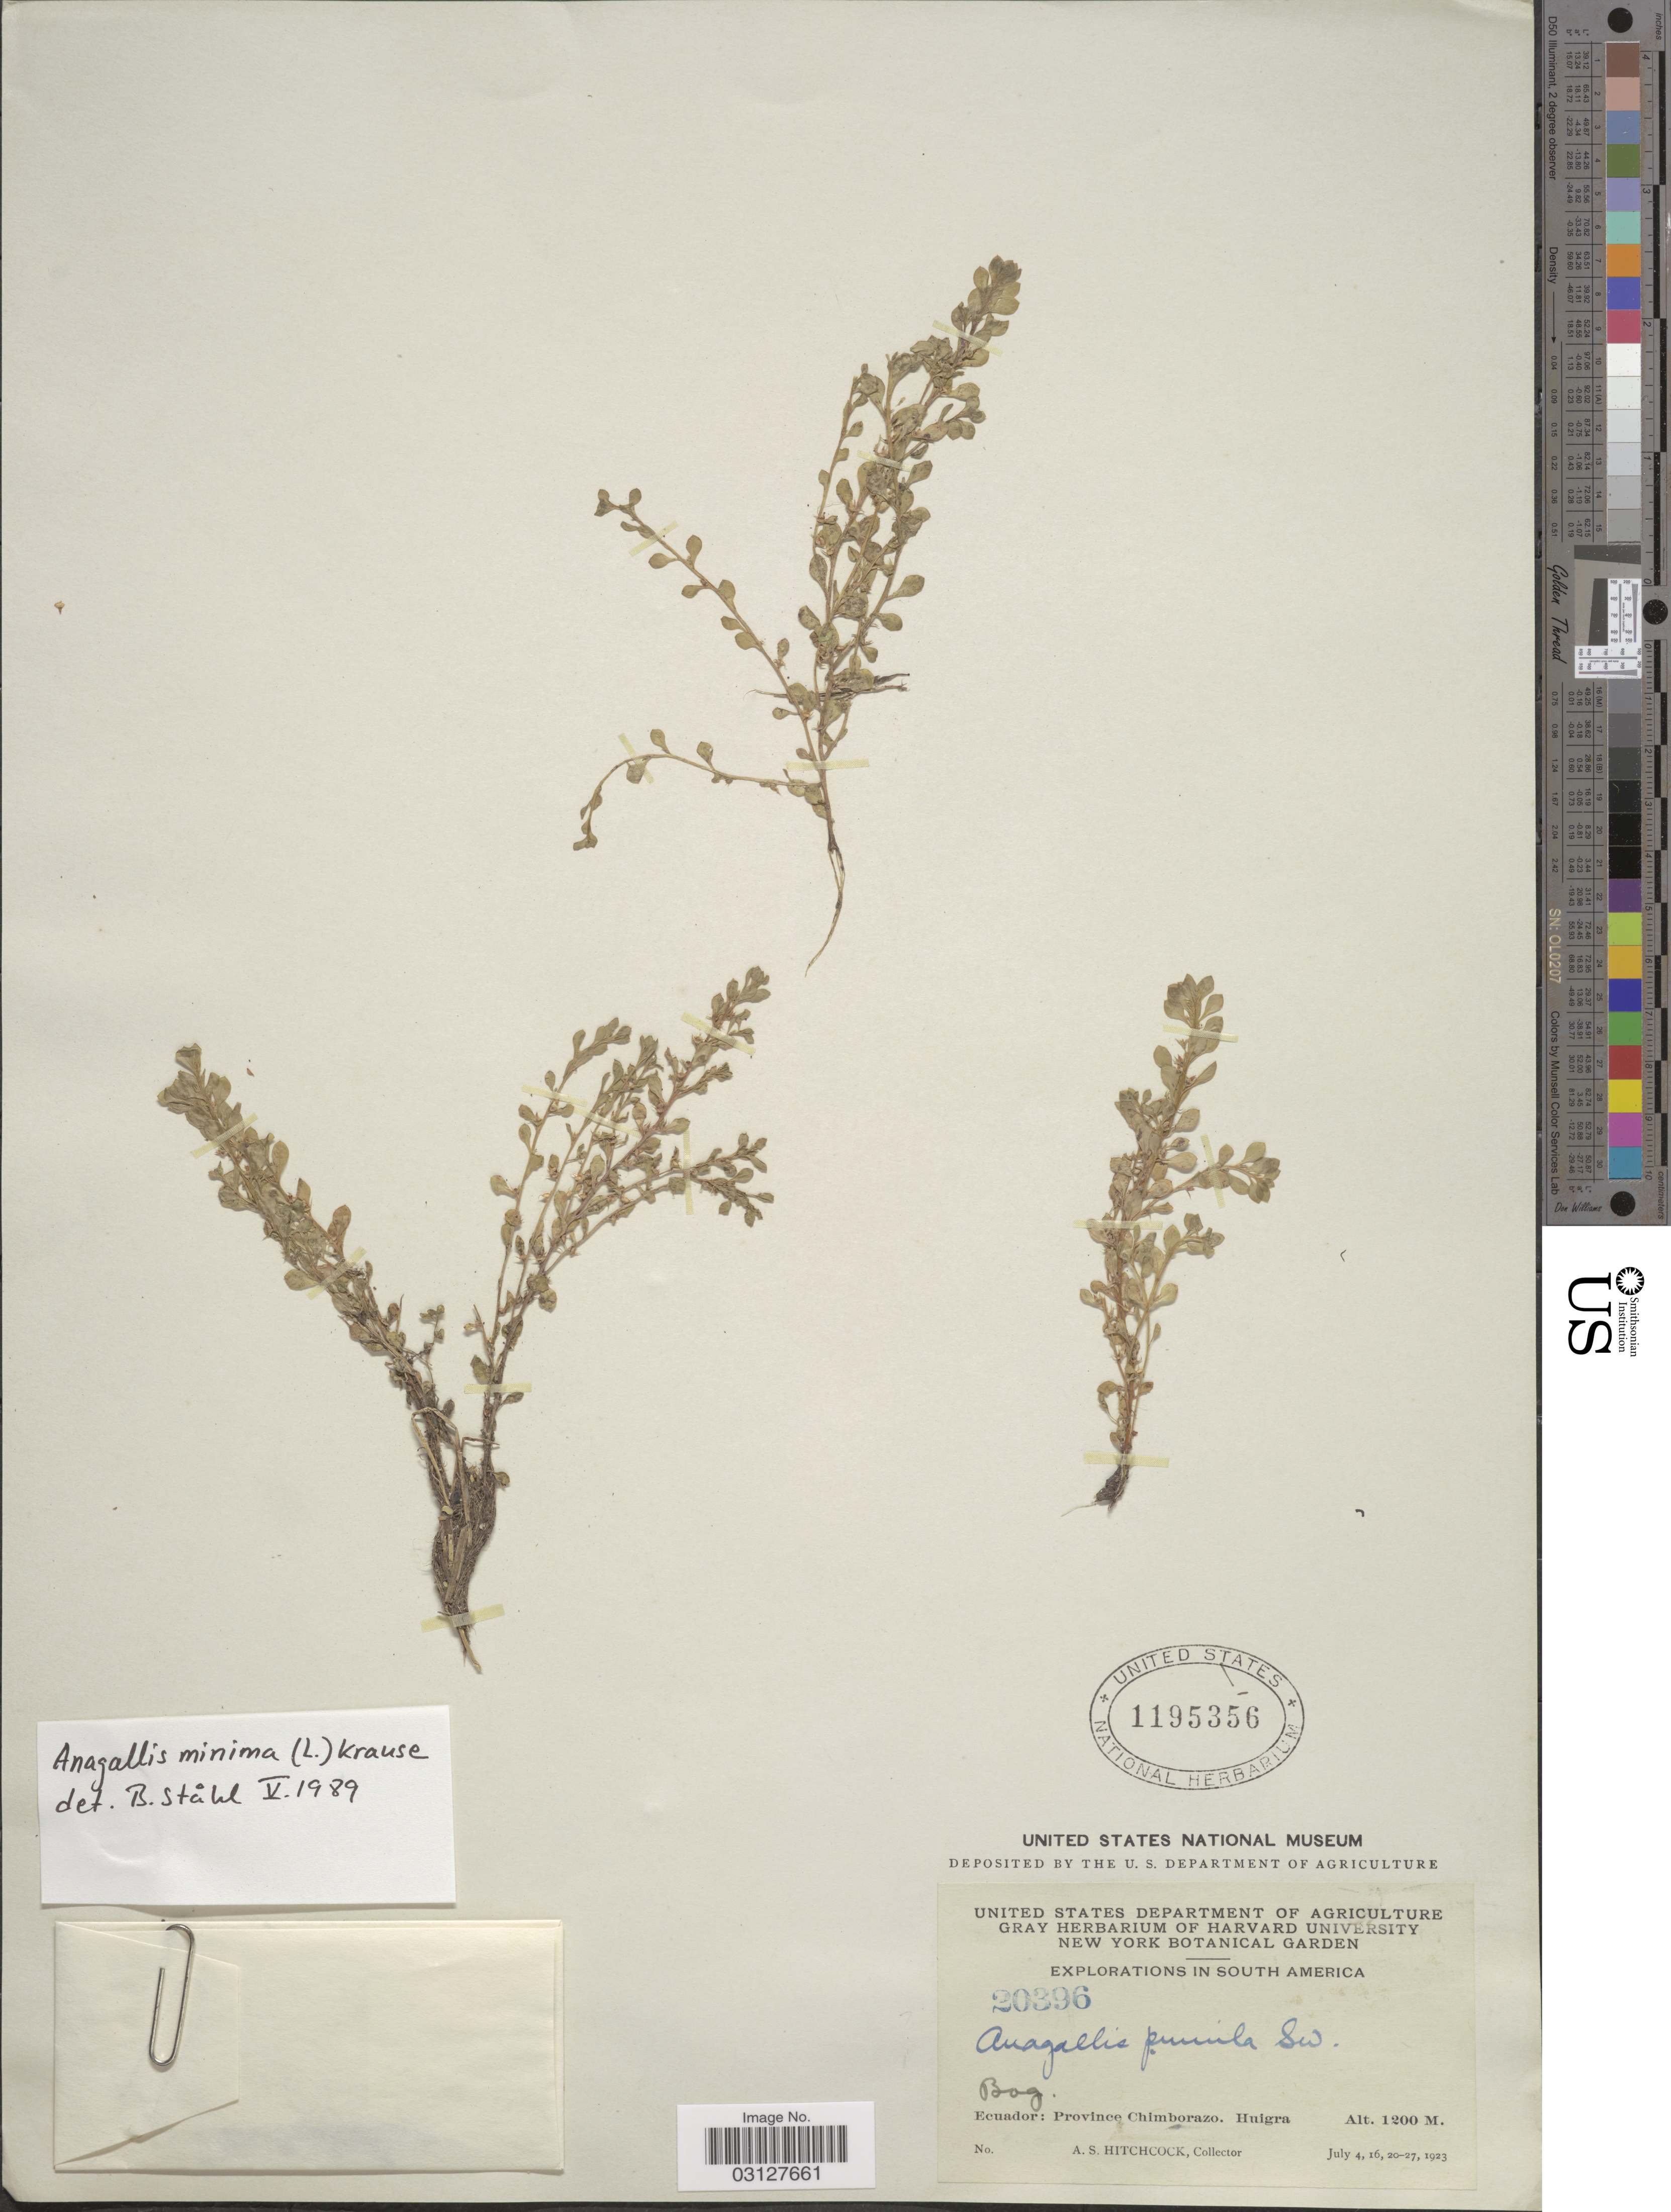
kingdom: Plantae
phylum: Tracheophyta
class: Magnoliopsida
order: Ericales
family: Primulaceae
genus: Anagallis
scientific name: Anagallis minima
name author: (L.) E.H.L. Krause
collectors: A. S. Hitchcock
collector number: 20396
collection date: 1923-07-04/1923-07-27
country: Ecuador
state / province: Chimborazo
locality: Province Chimborazo, Huigra.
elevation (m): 1200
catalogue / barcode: US 1195356